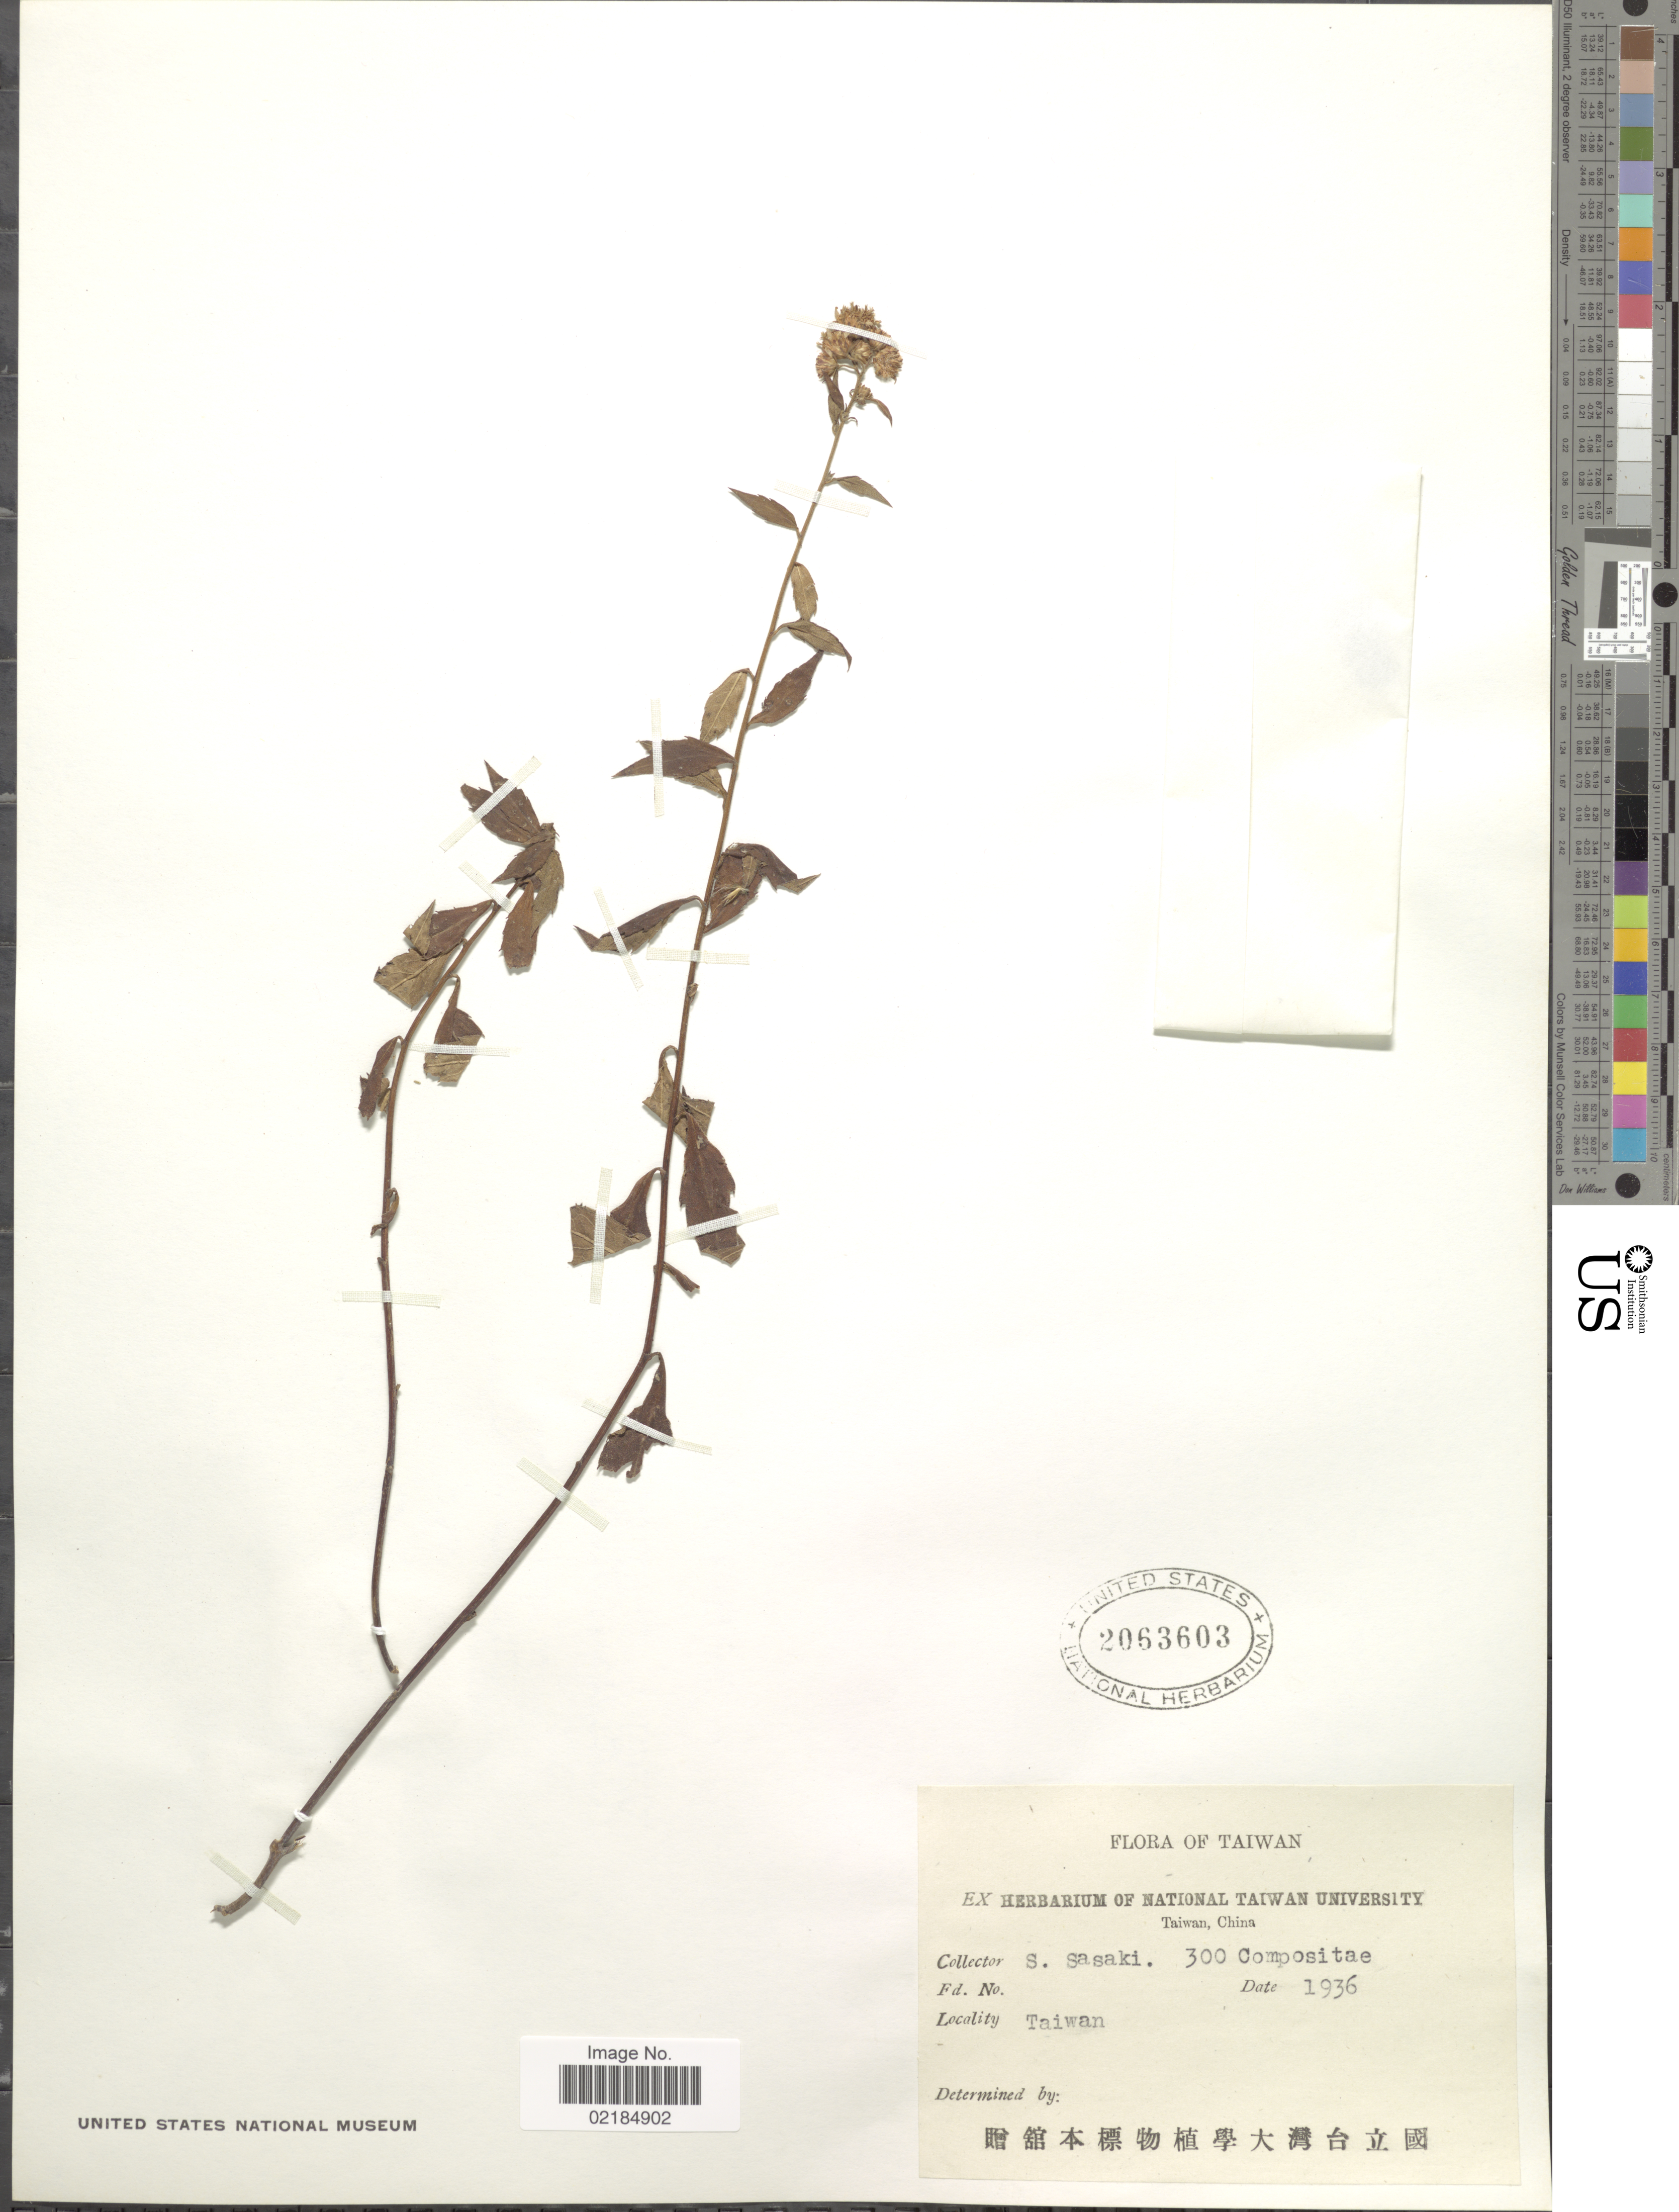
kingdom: Plantae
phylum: Tracheophyta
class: Magnoliopsida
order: Asterales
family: Asteraceae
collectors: S. Sasaki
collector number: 300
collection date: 1936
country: Taiwan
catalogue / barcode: US 2063603